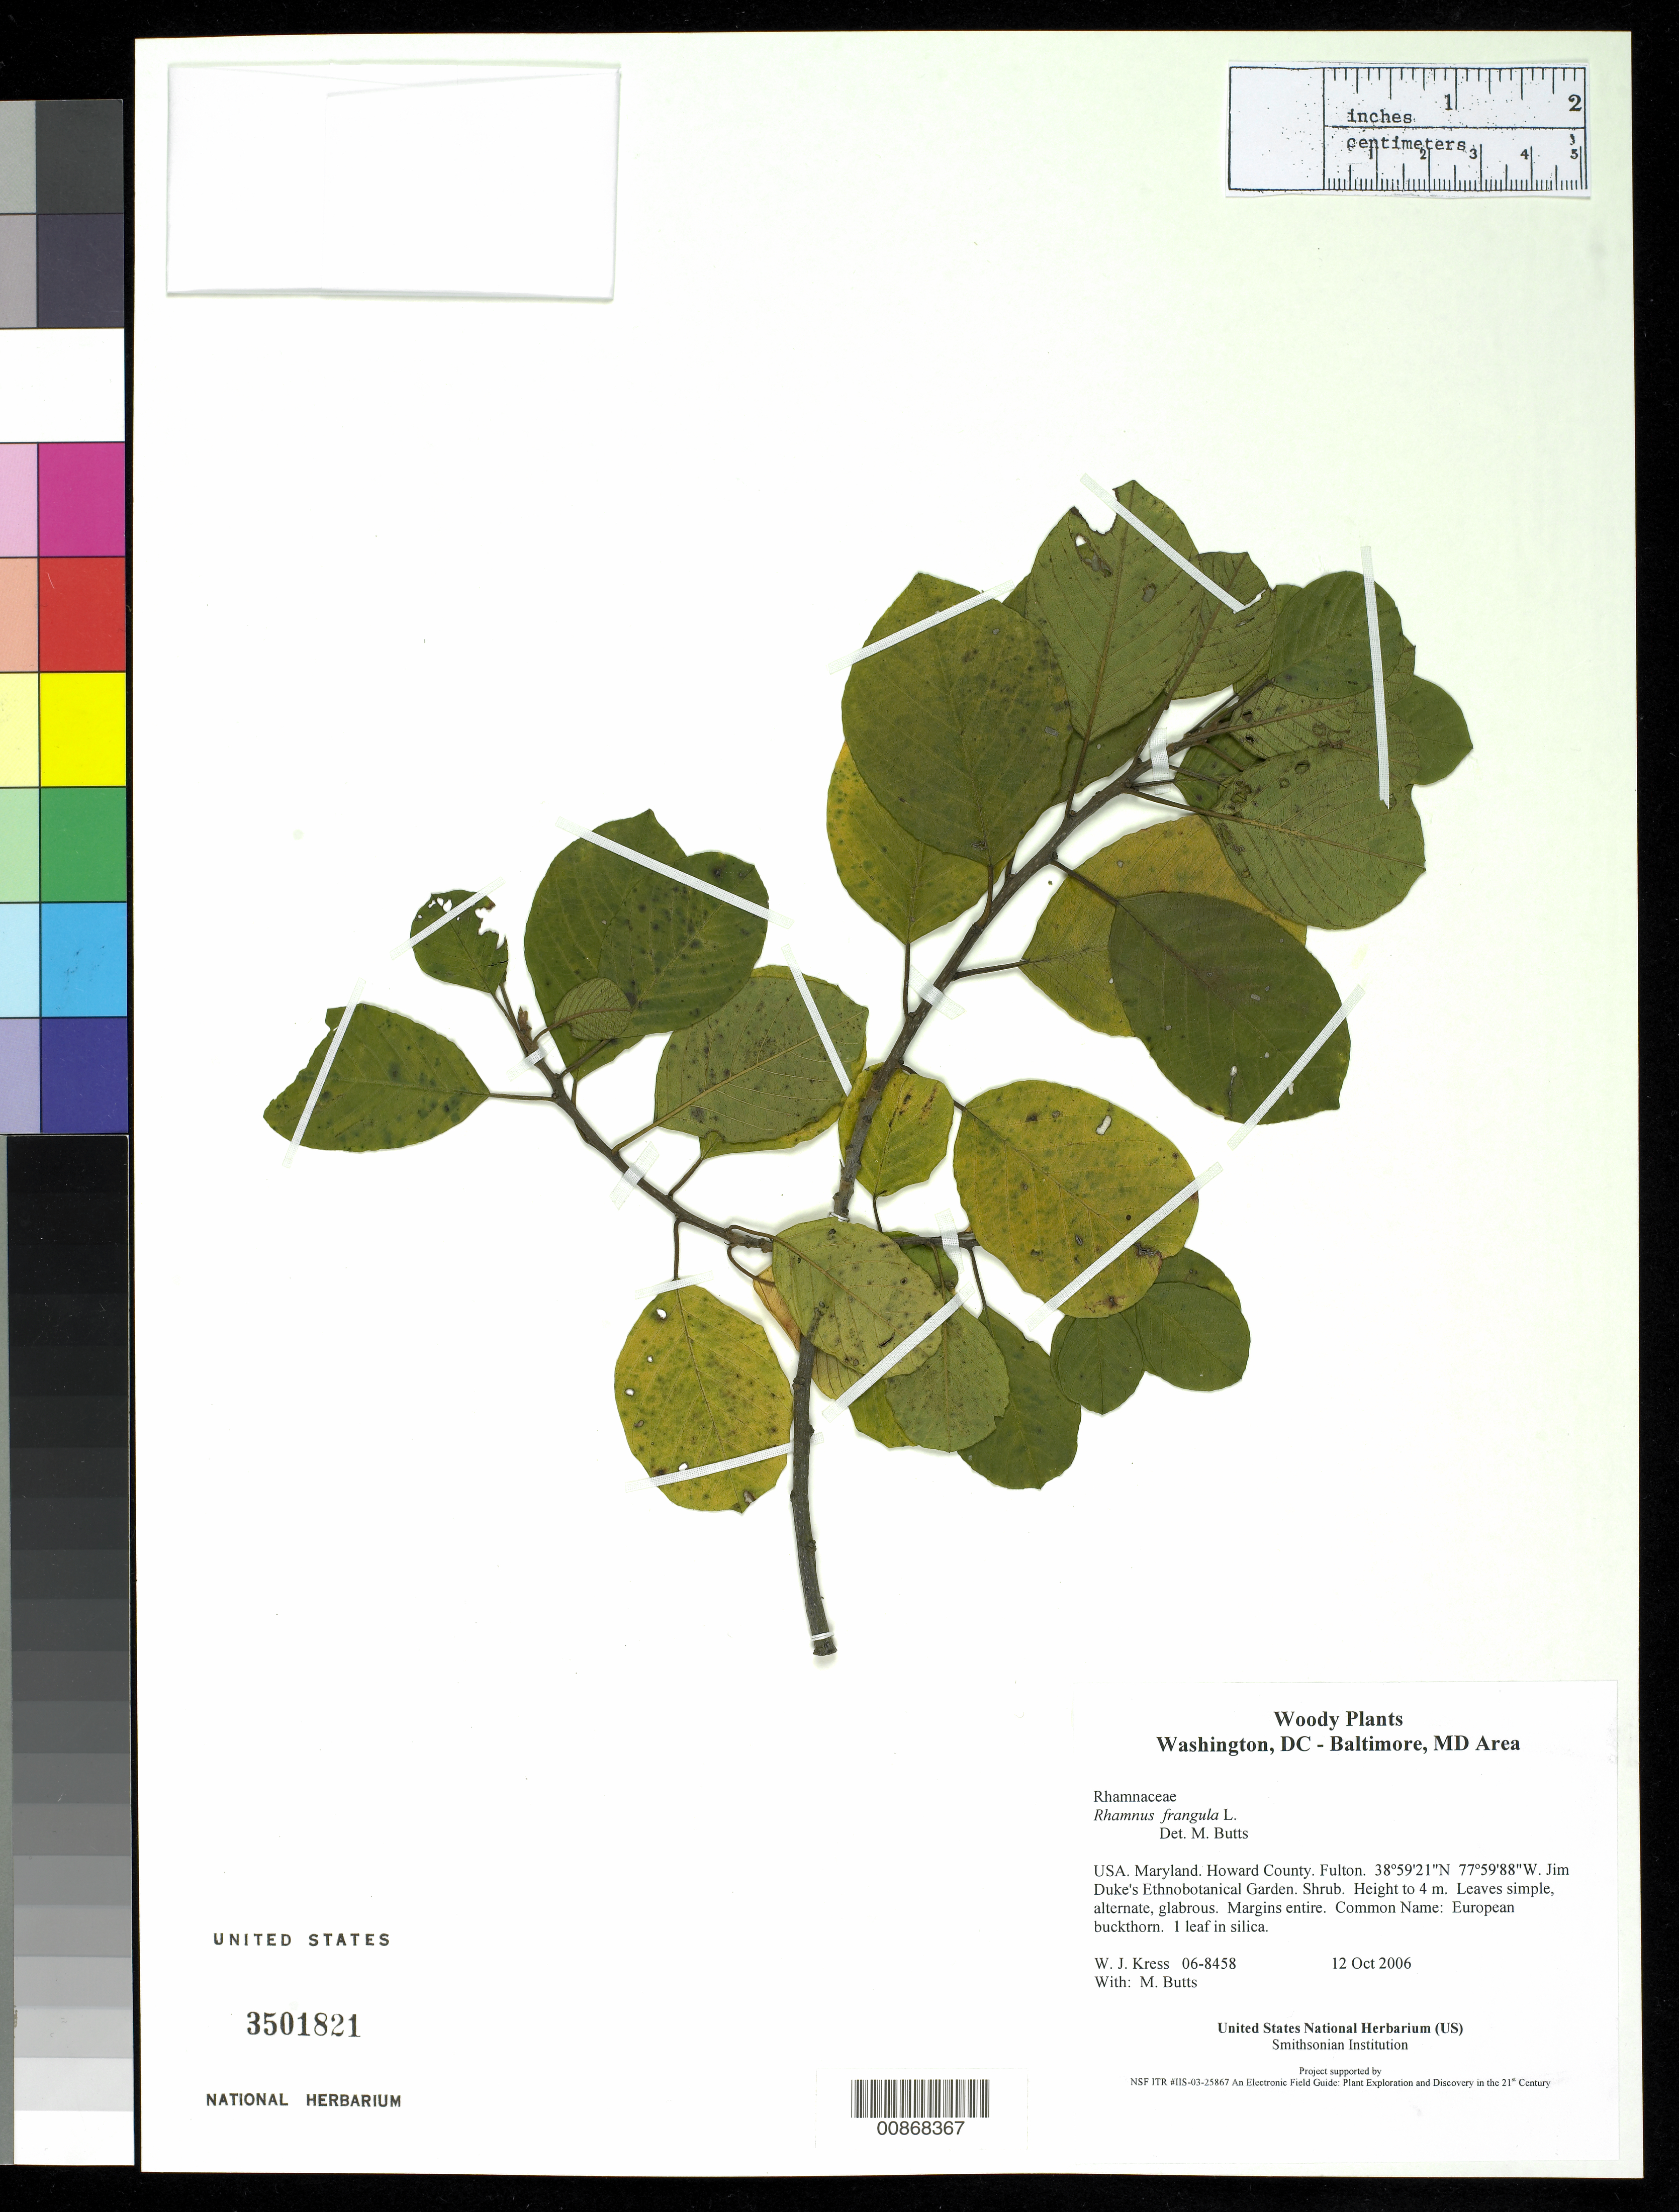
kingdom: Plantae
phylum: Tracheophyta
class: Magnoliopsida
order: Rosales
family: Rhamnaceae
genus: Frangula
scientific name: Frangula alnus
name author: Mill.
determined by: Strong, M. T., (US), Smithsonian Institution - National Museum of Natural History (UNITED STATES)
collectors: W. J. Kress & M. B. Butts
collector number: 06-8458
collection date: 2006-10-12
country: United States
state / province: Maryland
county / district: Howard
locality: Fulton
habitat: Jim Duke's Ethnobotanical Garden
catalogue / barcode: US 3501821